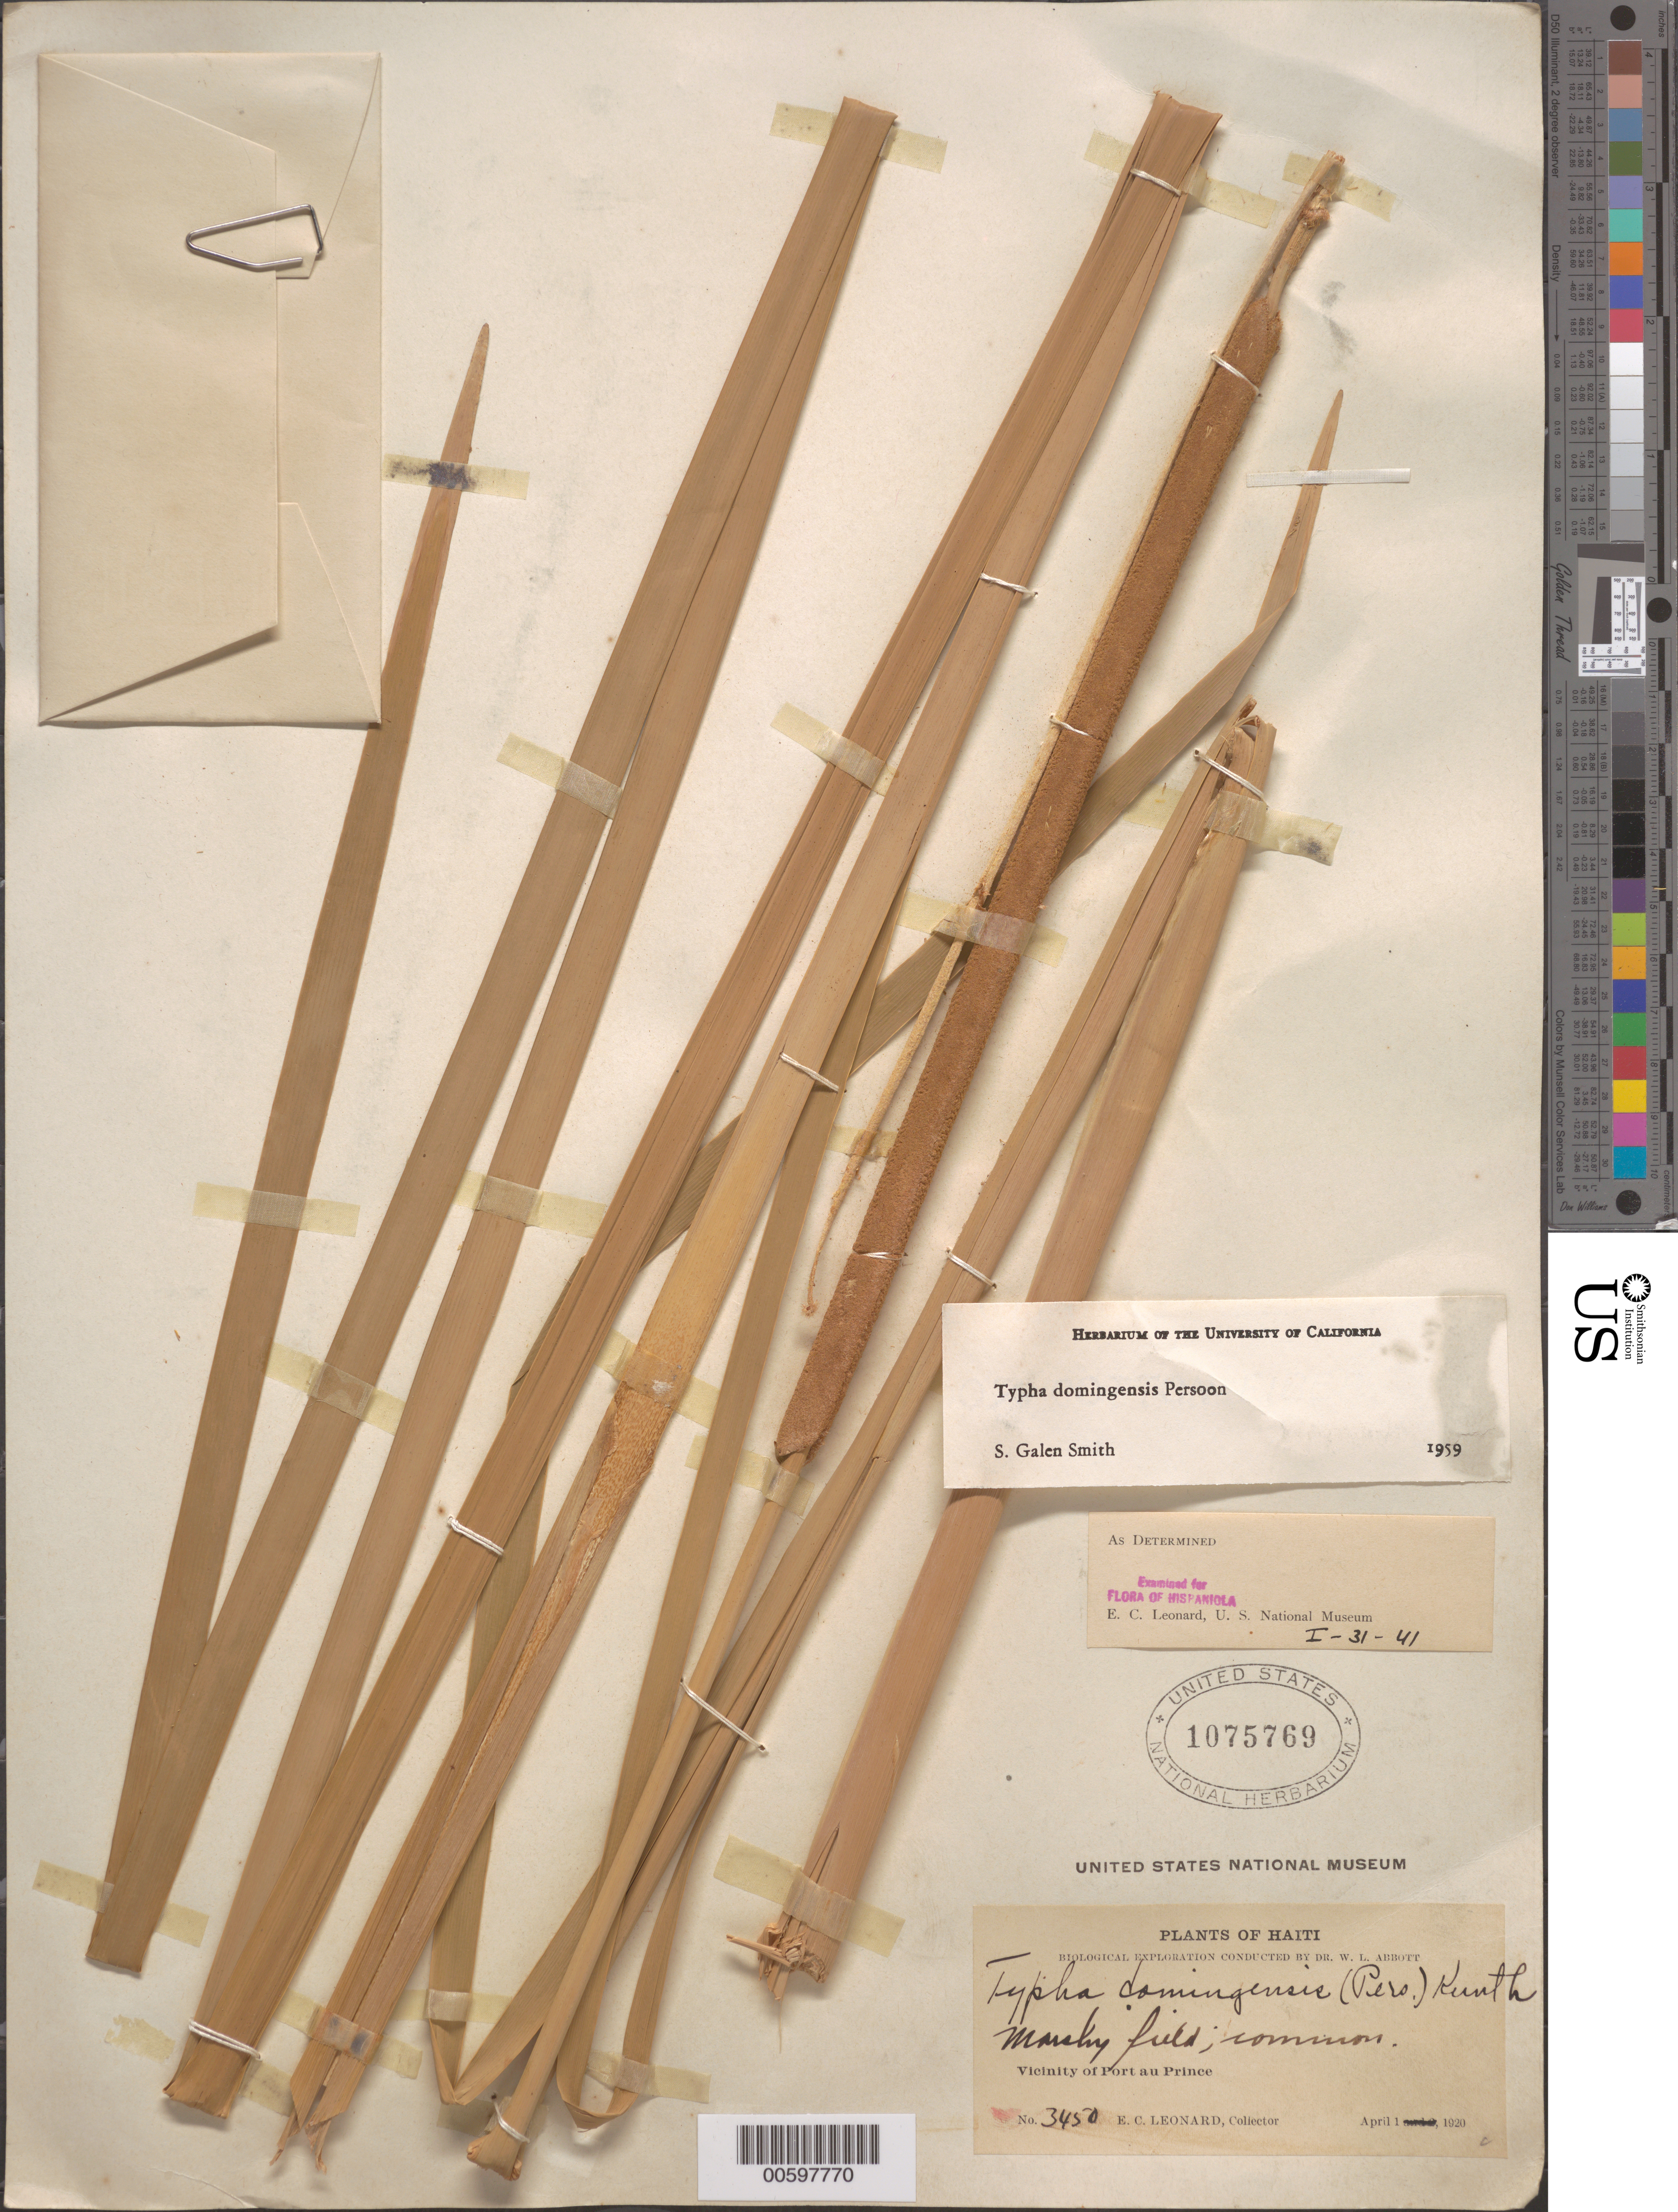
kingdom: Plantae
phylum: Tracheophyta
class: Liliopsida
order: Poales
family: Typhaceae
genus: Typha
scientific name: Typha domingensis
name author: Pers.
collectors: E. C. Leonard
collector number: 3450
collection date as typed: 01 Apr 1920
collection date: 1920-04-01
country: Haiti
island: Hispaniola Island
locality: Port au Prince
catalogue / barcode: US 1075769